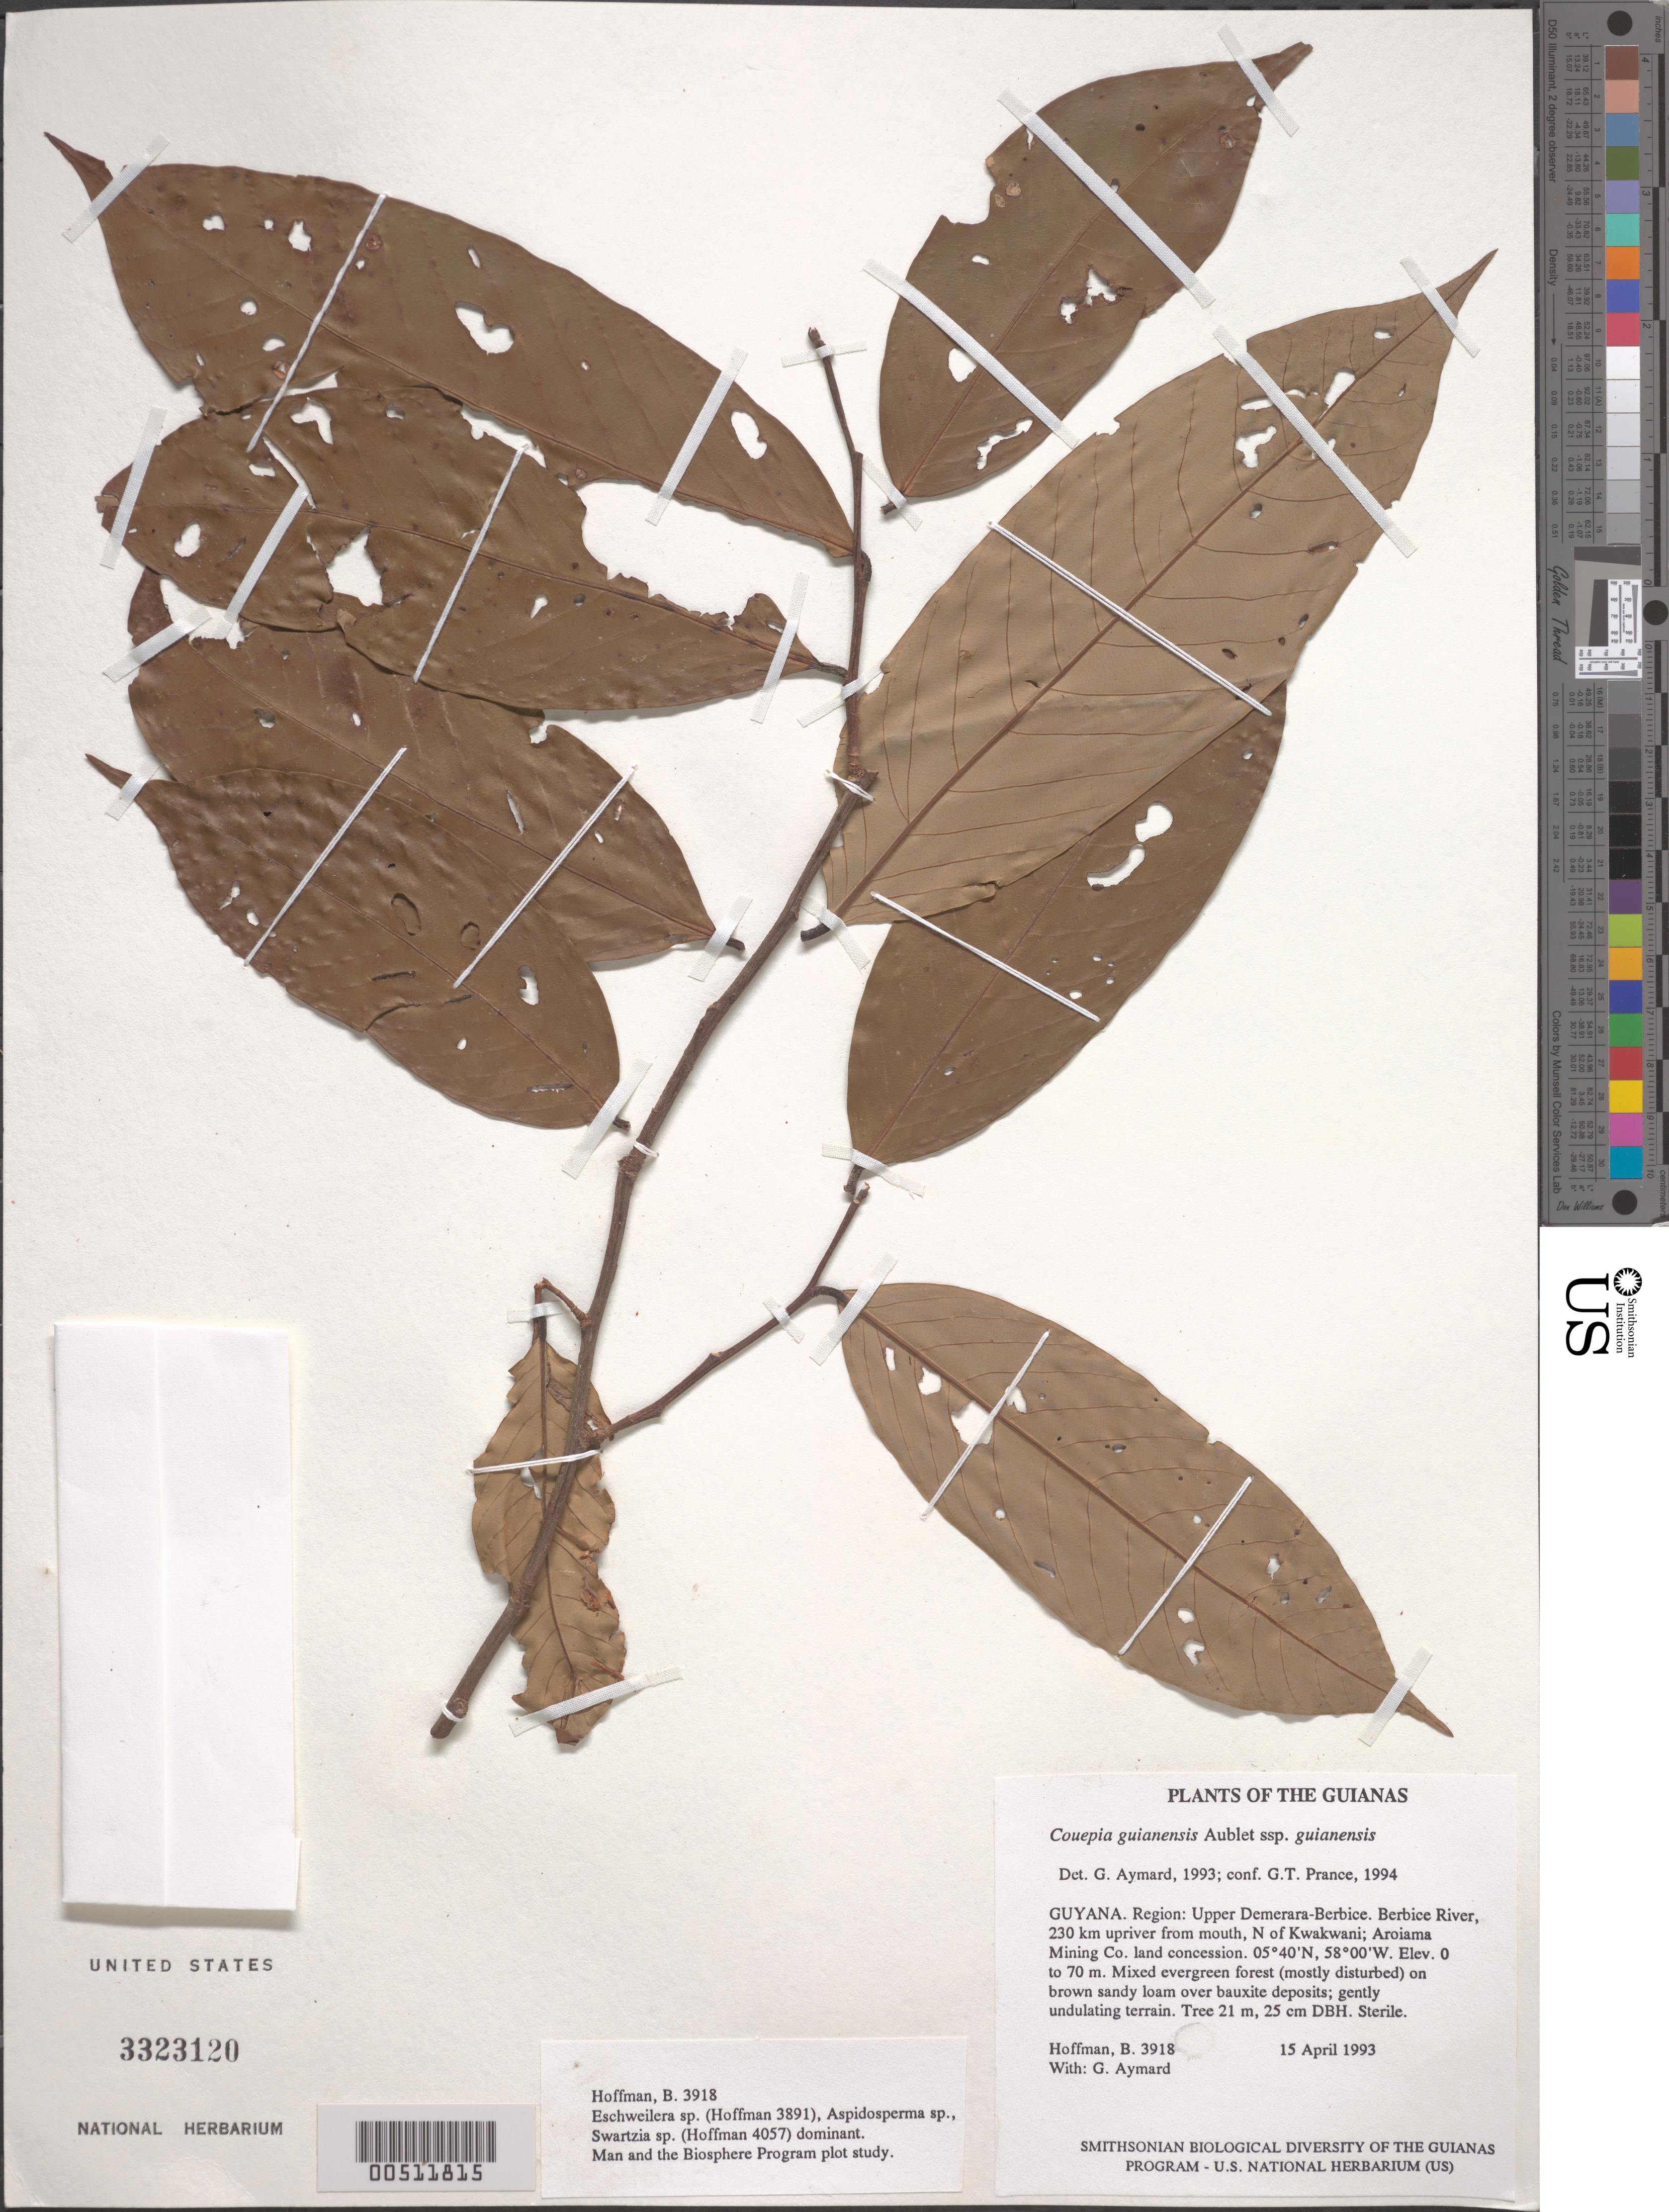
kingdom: Plantae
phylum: Tracheophyta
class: Magnoliopsida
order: Malpighiales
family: Chrysobalanaceae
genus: Couepia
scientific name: Couepia guianensis subsp. guianensis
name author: Aubl.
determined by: Prance, G. T.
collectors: B. Hoffman & G. A. Aymard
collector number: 3918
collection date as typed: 15 April 1993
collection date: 1993-04-15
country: Guyana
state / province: U. Demerara-Berbice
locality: Berbice River, 230 km upriver from mouth, N of Kwakwani; Aroiama Mining Co. land concession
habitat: Mixed evergreen forest (mostly disturbed) on brown sandy loam over bauxite deposits; gently undulating terrain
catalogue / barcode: US 3323120